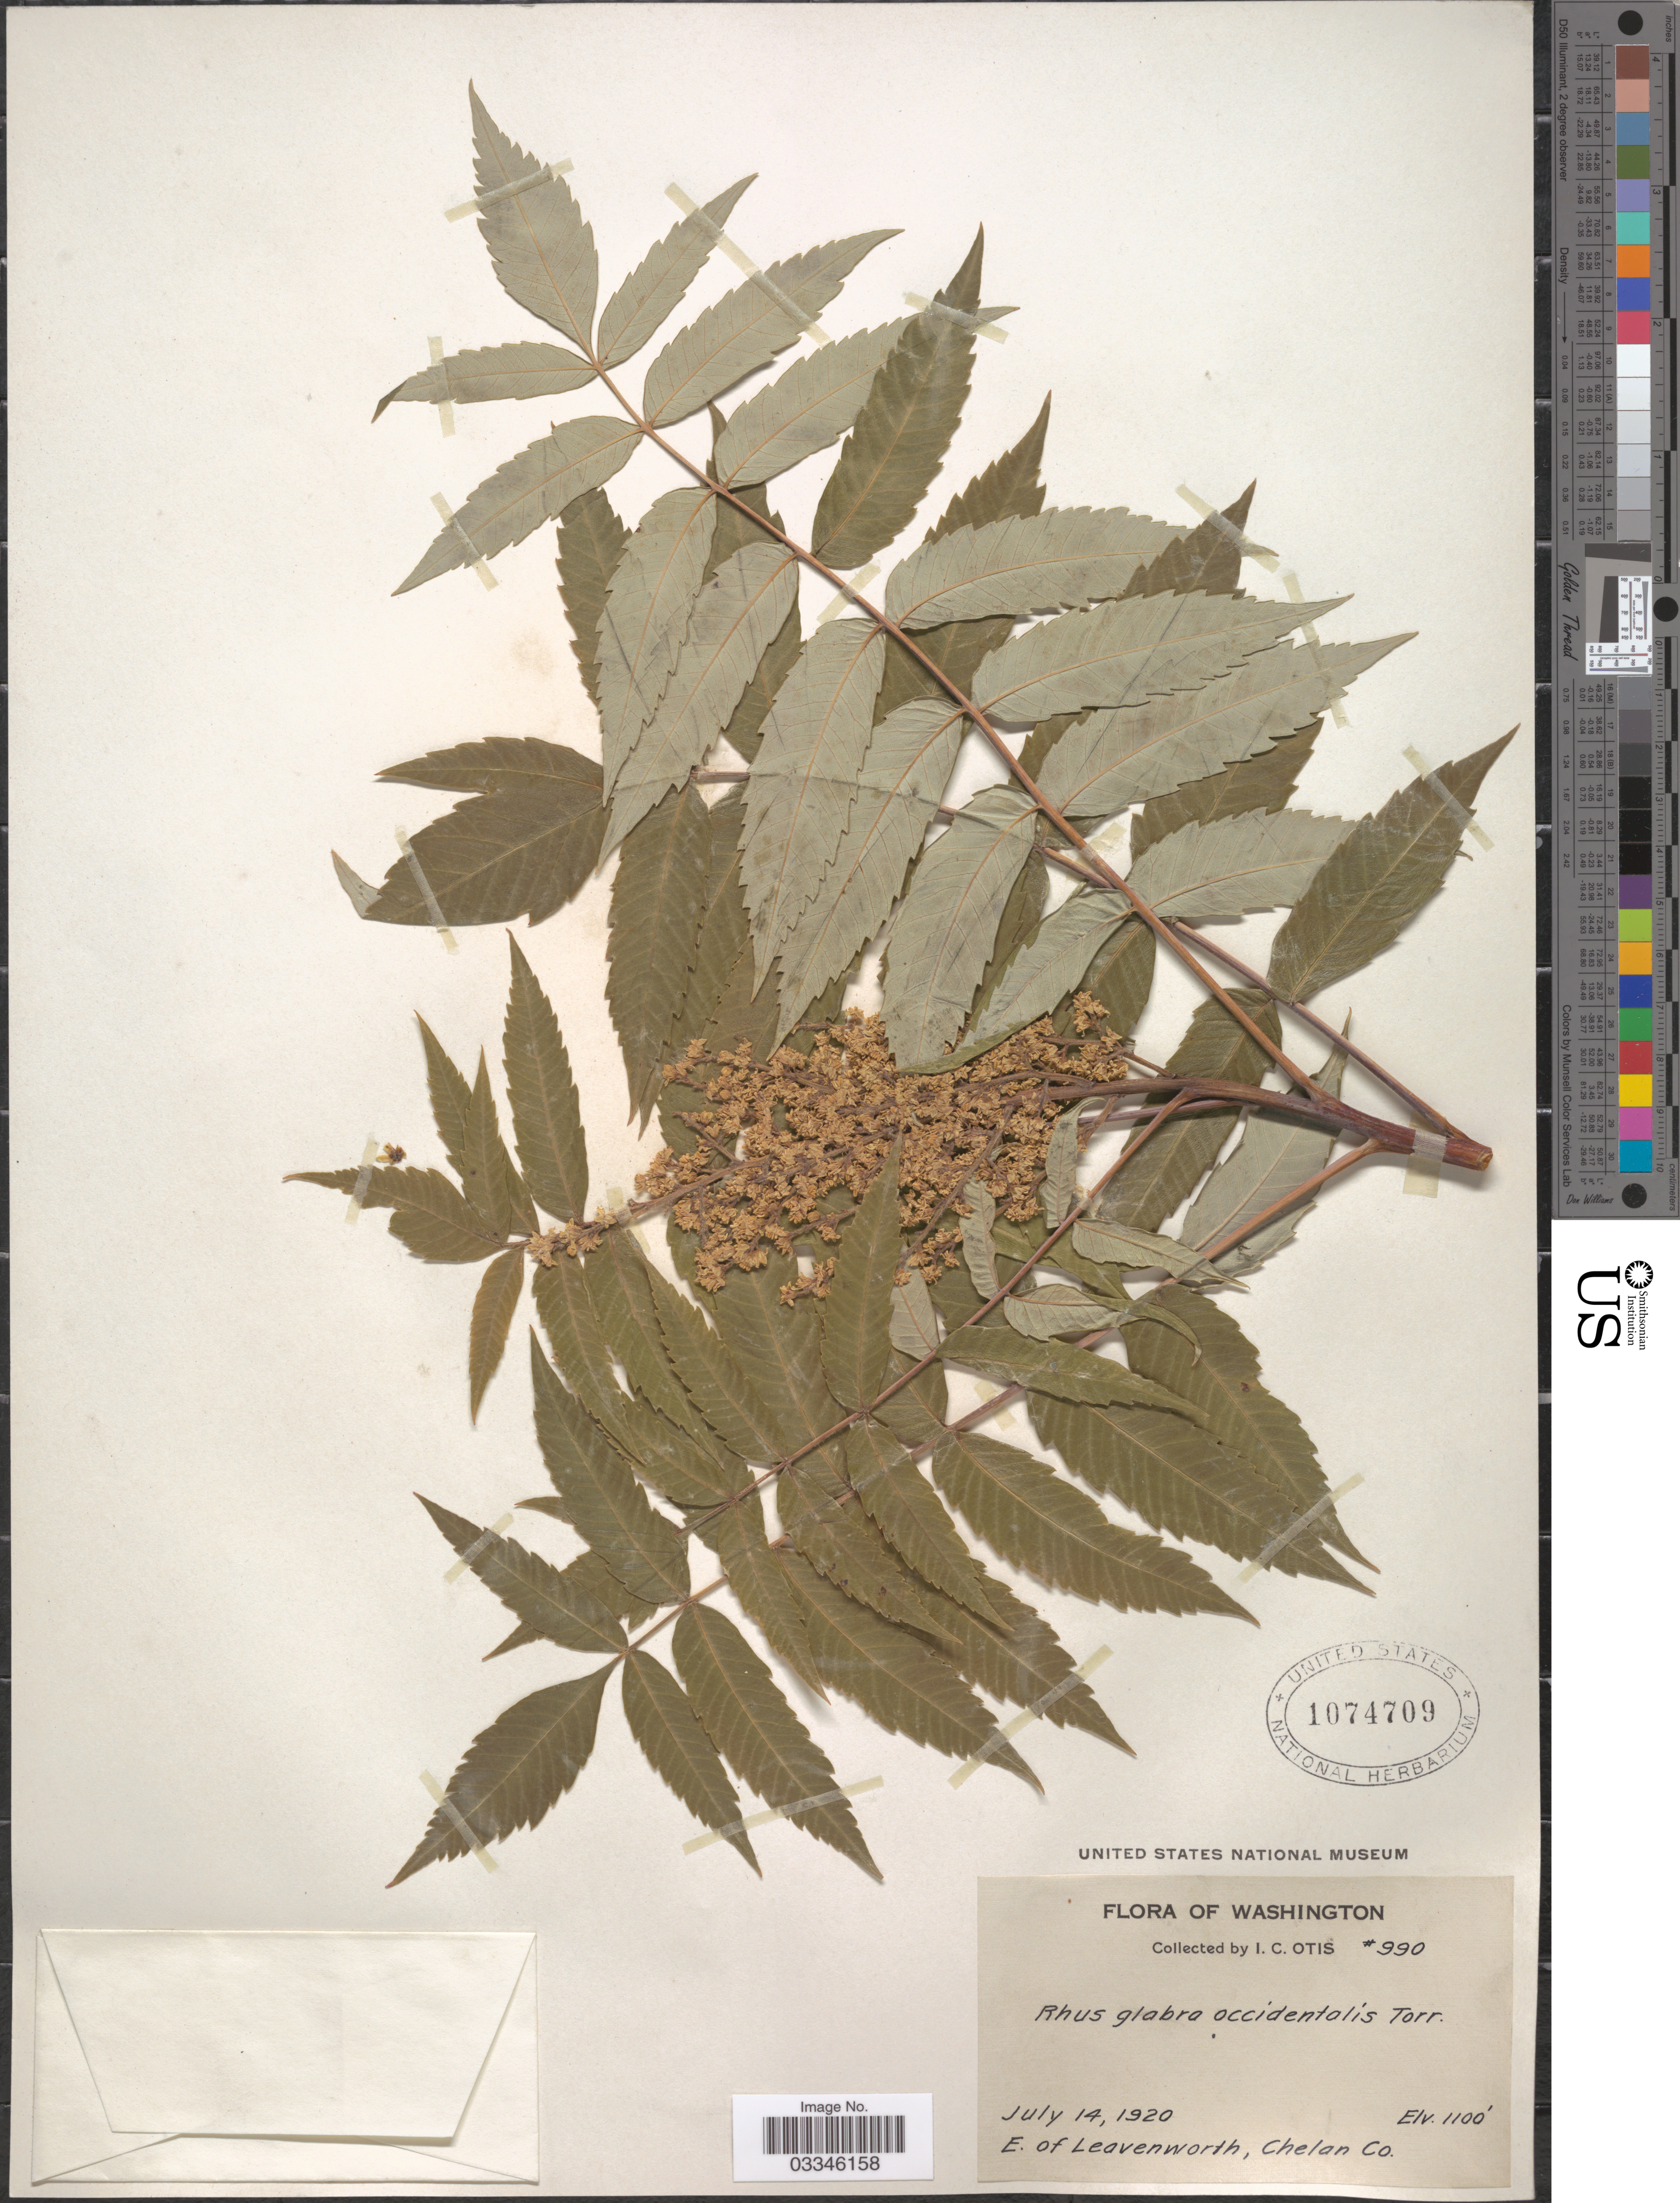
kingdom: Plantae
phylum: Tracheophyta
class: Magnoliopsida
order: Sapindales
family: Anacardiaceae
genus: Rhus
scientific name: Rhus glabra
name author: L.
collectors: I. C. Otis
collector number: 990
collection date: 1920-07-14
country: United States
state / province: Washington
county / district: Chelan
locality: E. of Leavenworth, Chelan Co.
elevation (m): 335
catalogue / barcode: US 1074709